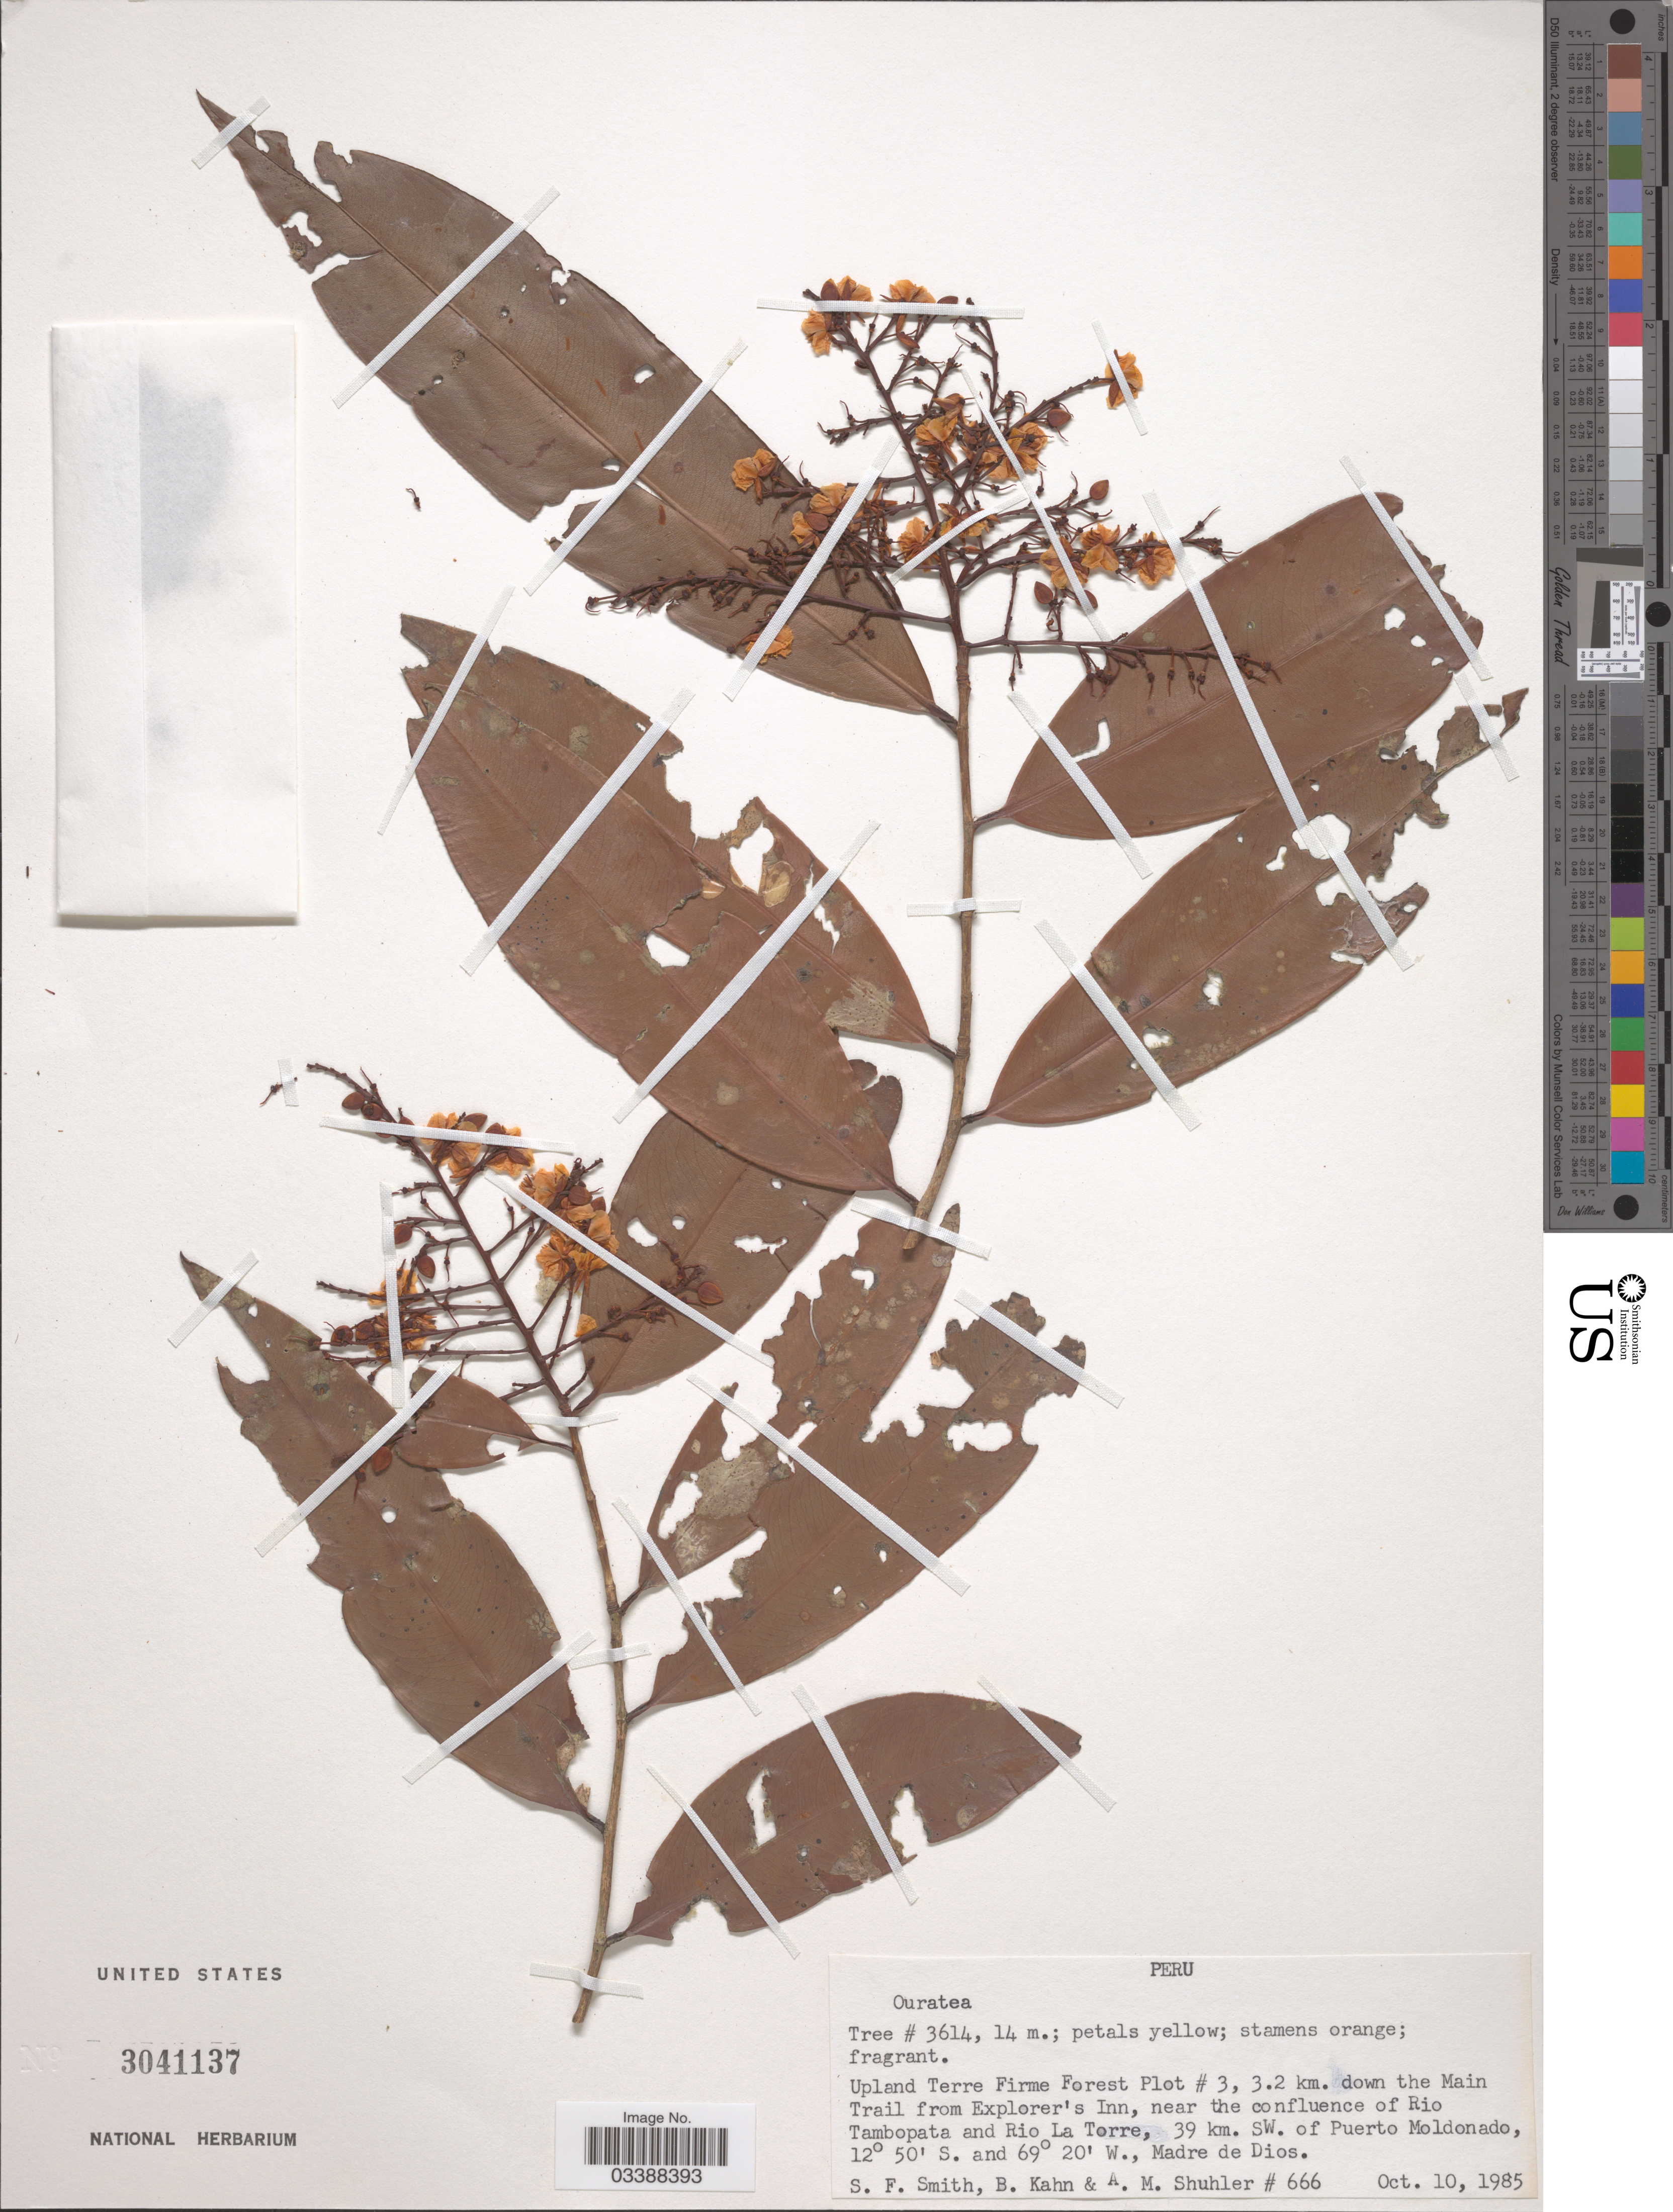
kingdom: Plantae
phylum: Tracheophyta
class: Magnoliopsida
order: Malpighiales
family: Ochnaceae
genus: Ouratea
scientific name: Ouratea sp.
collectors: S.F. Smith, B. Kahn & A. Shuhler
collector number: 666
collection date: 1985-10-10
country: Peru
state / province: Madre de Dios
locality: Upland Terre Firme Forest Plot # 3, 3.2 km. down the Main Trail from Explorer's Inn, near the confluence of Rio Tambopata and Rio La Torre, 39 km. SW. of Puerto Moldonado.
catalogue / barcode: US 3041137